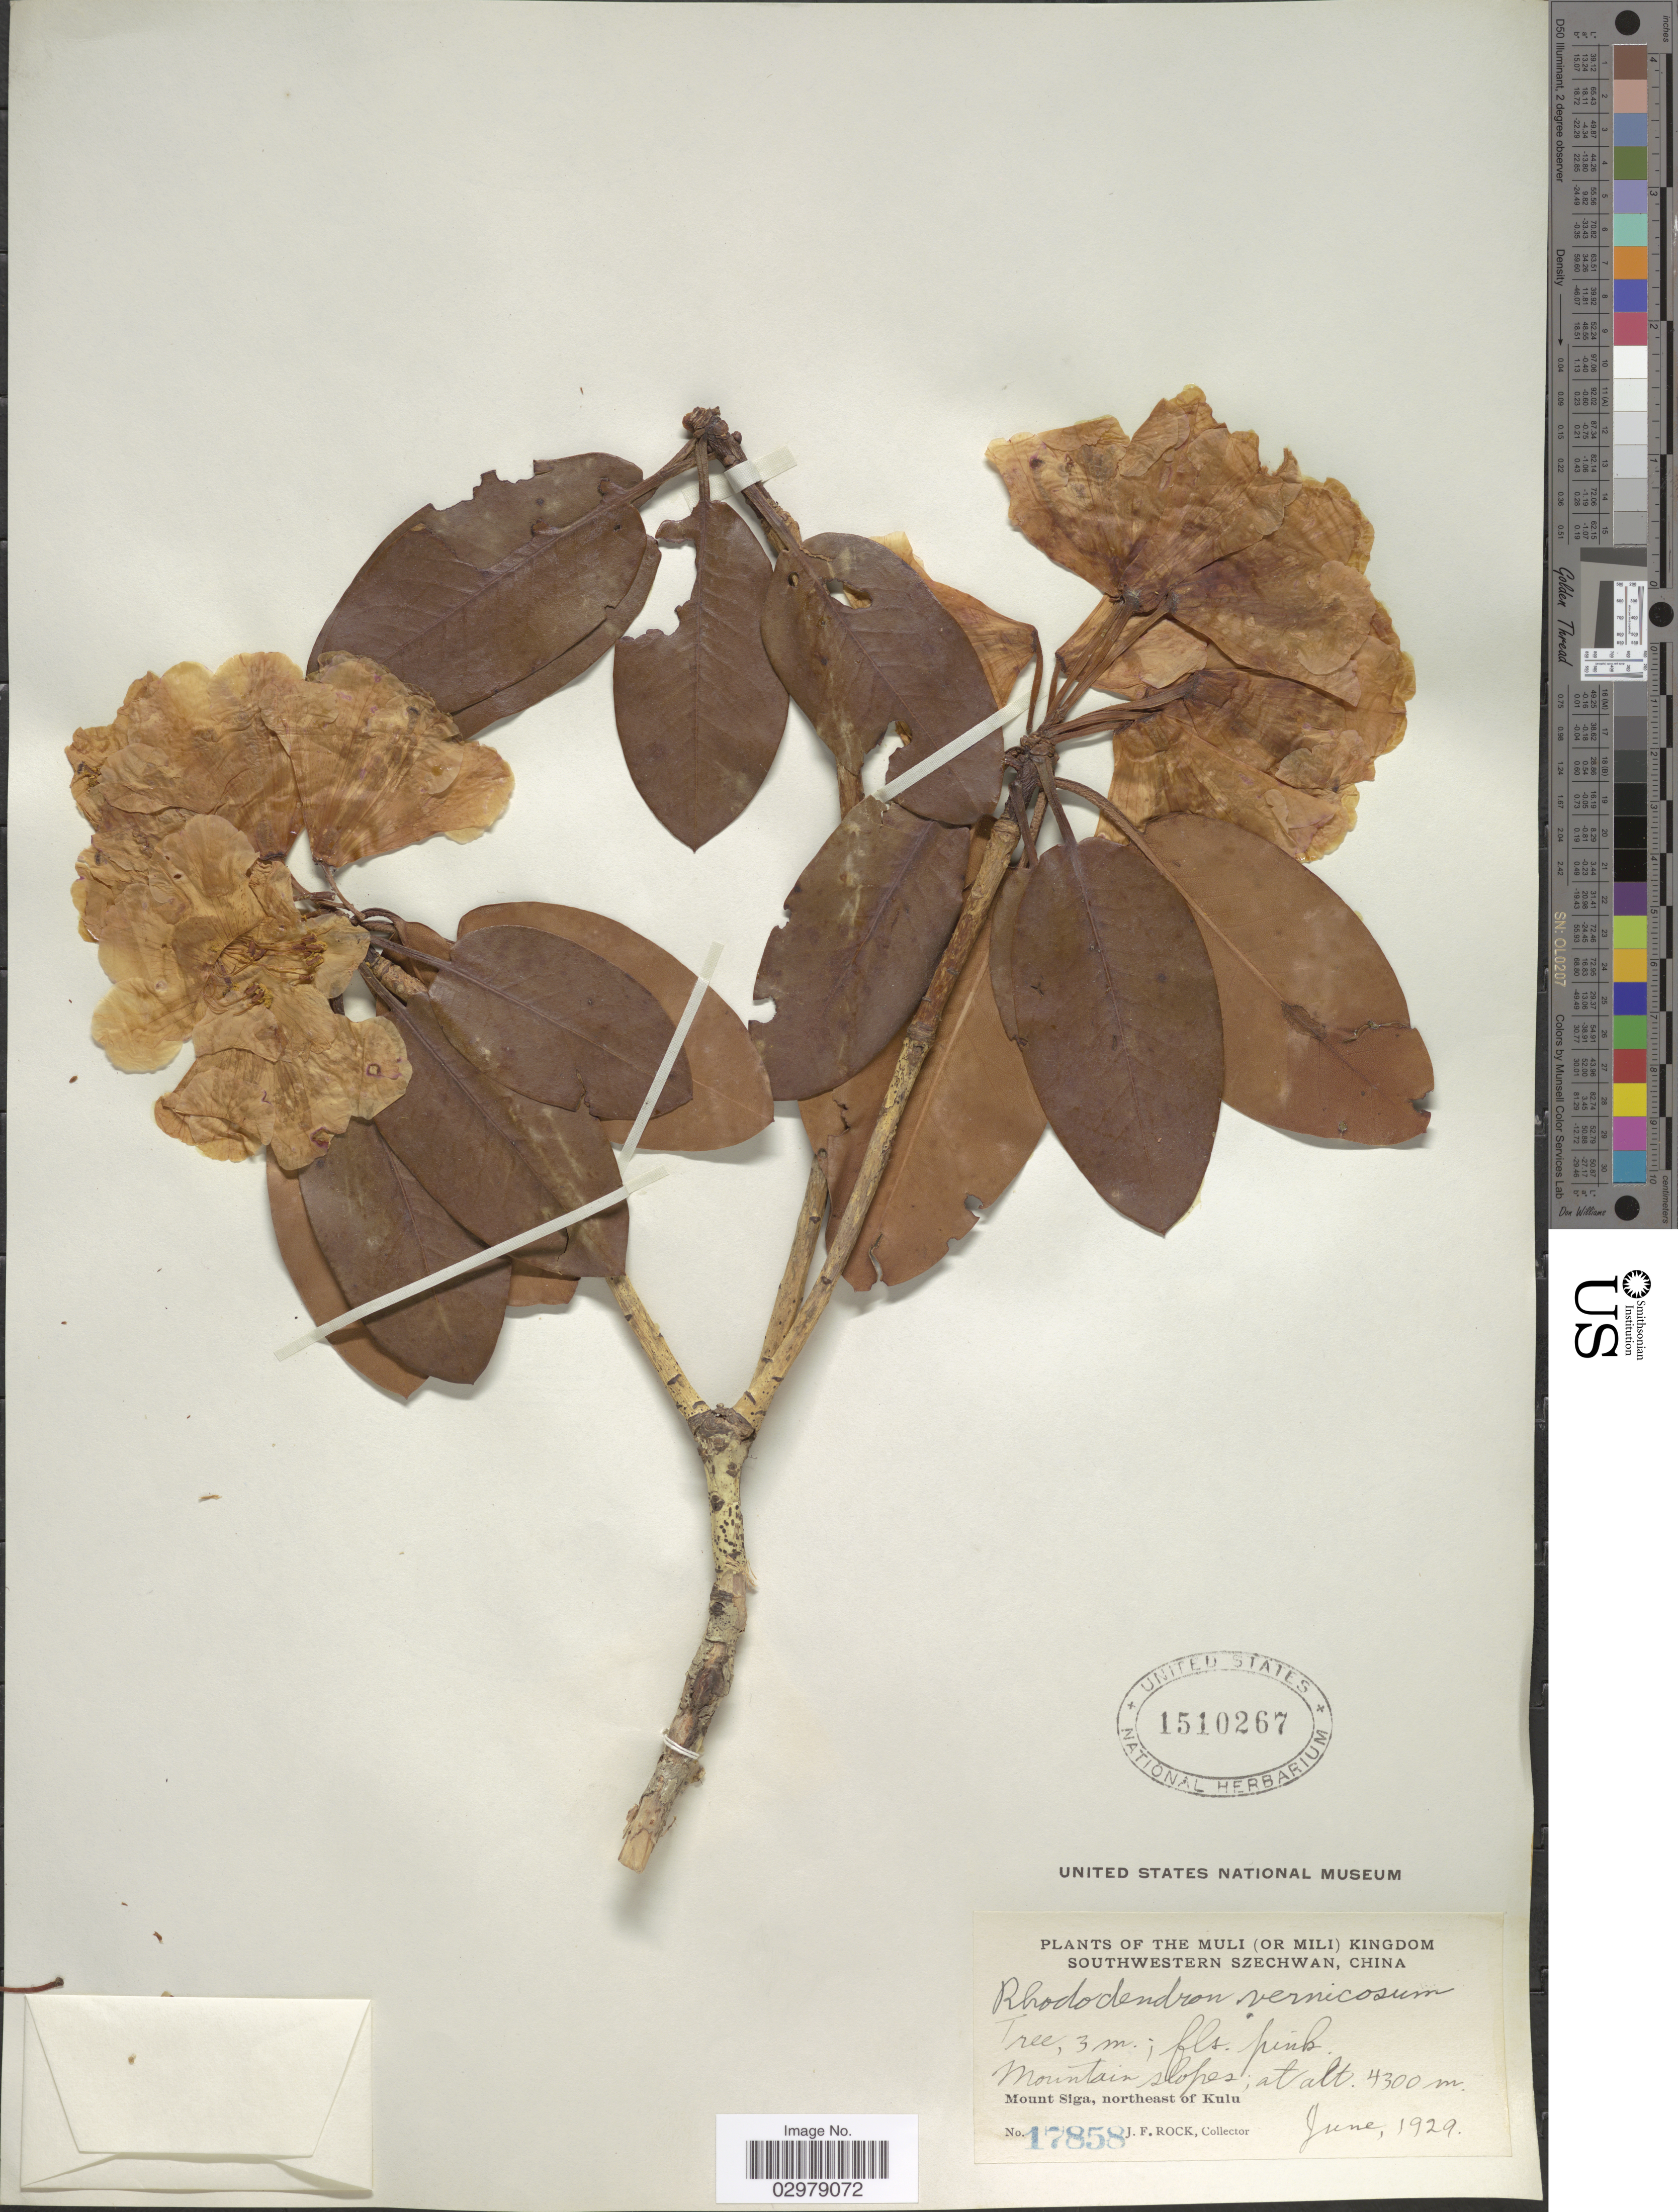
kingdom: Plantae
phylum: Tracheophyta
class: Magnoliopsida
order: Ericales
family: Ericaceae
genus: Rhododendron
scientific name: Rhododendron vernicosum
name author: Franch.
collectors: J. Rock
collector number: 17858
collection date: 1929-06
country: China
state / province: Sichuan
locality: The Muli (or Mili) Kingdom, Southwestern Szechwan.Mountain slopes. Mount Siga, northeast of Kulu.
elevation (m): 4300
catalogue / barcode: US 1510267